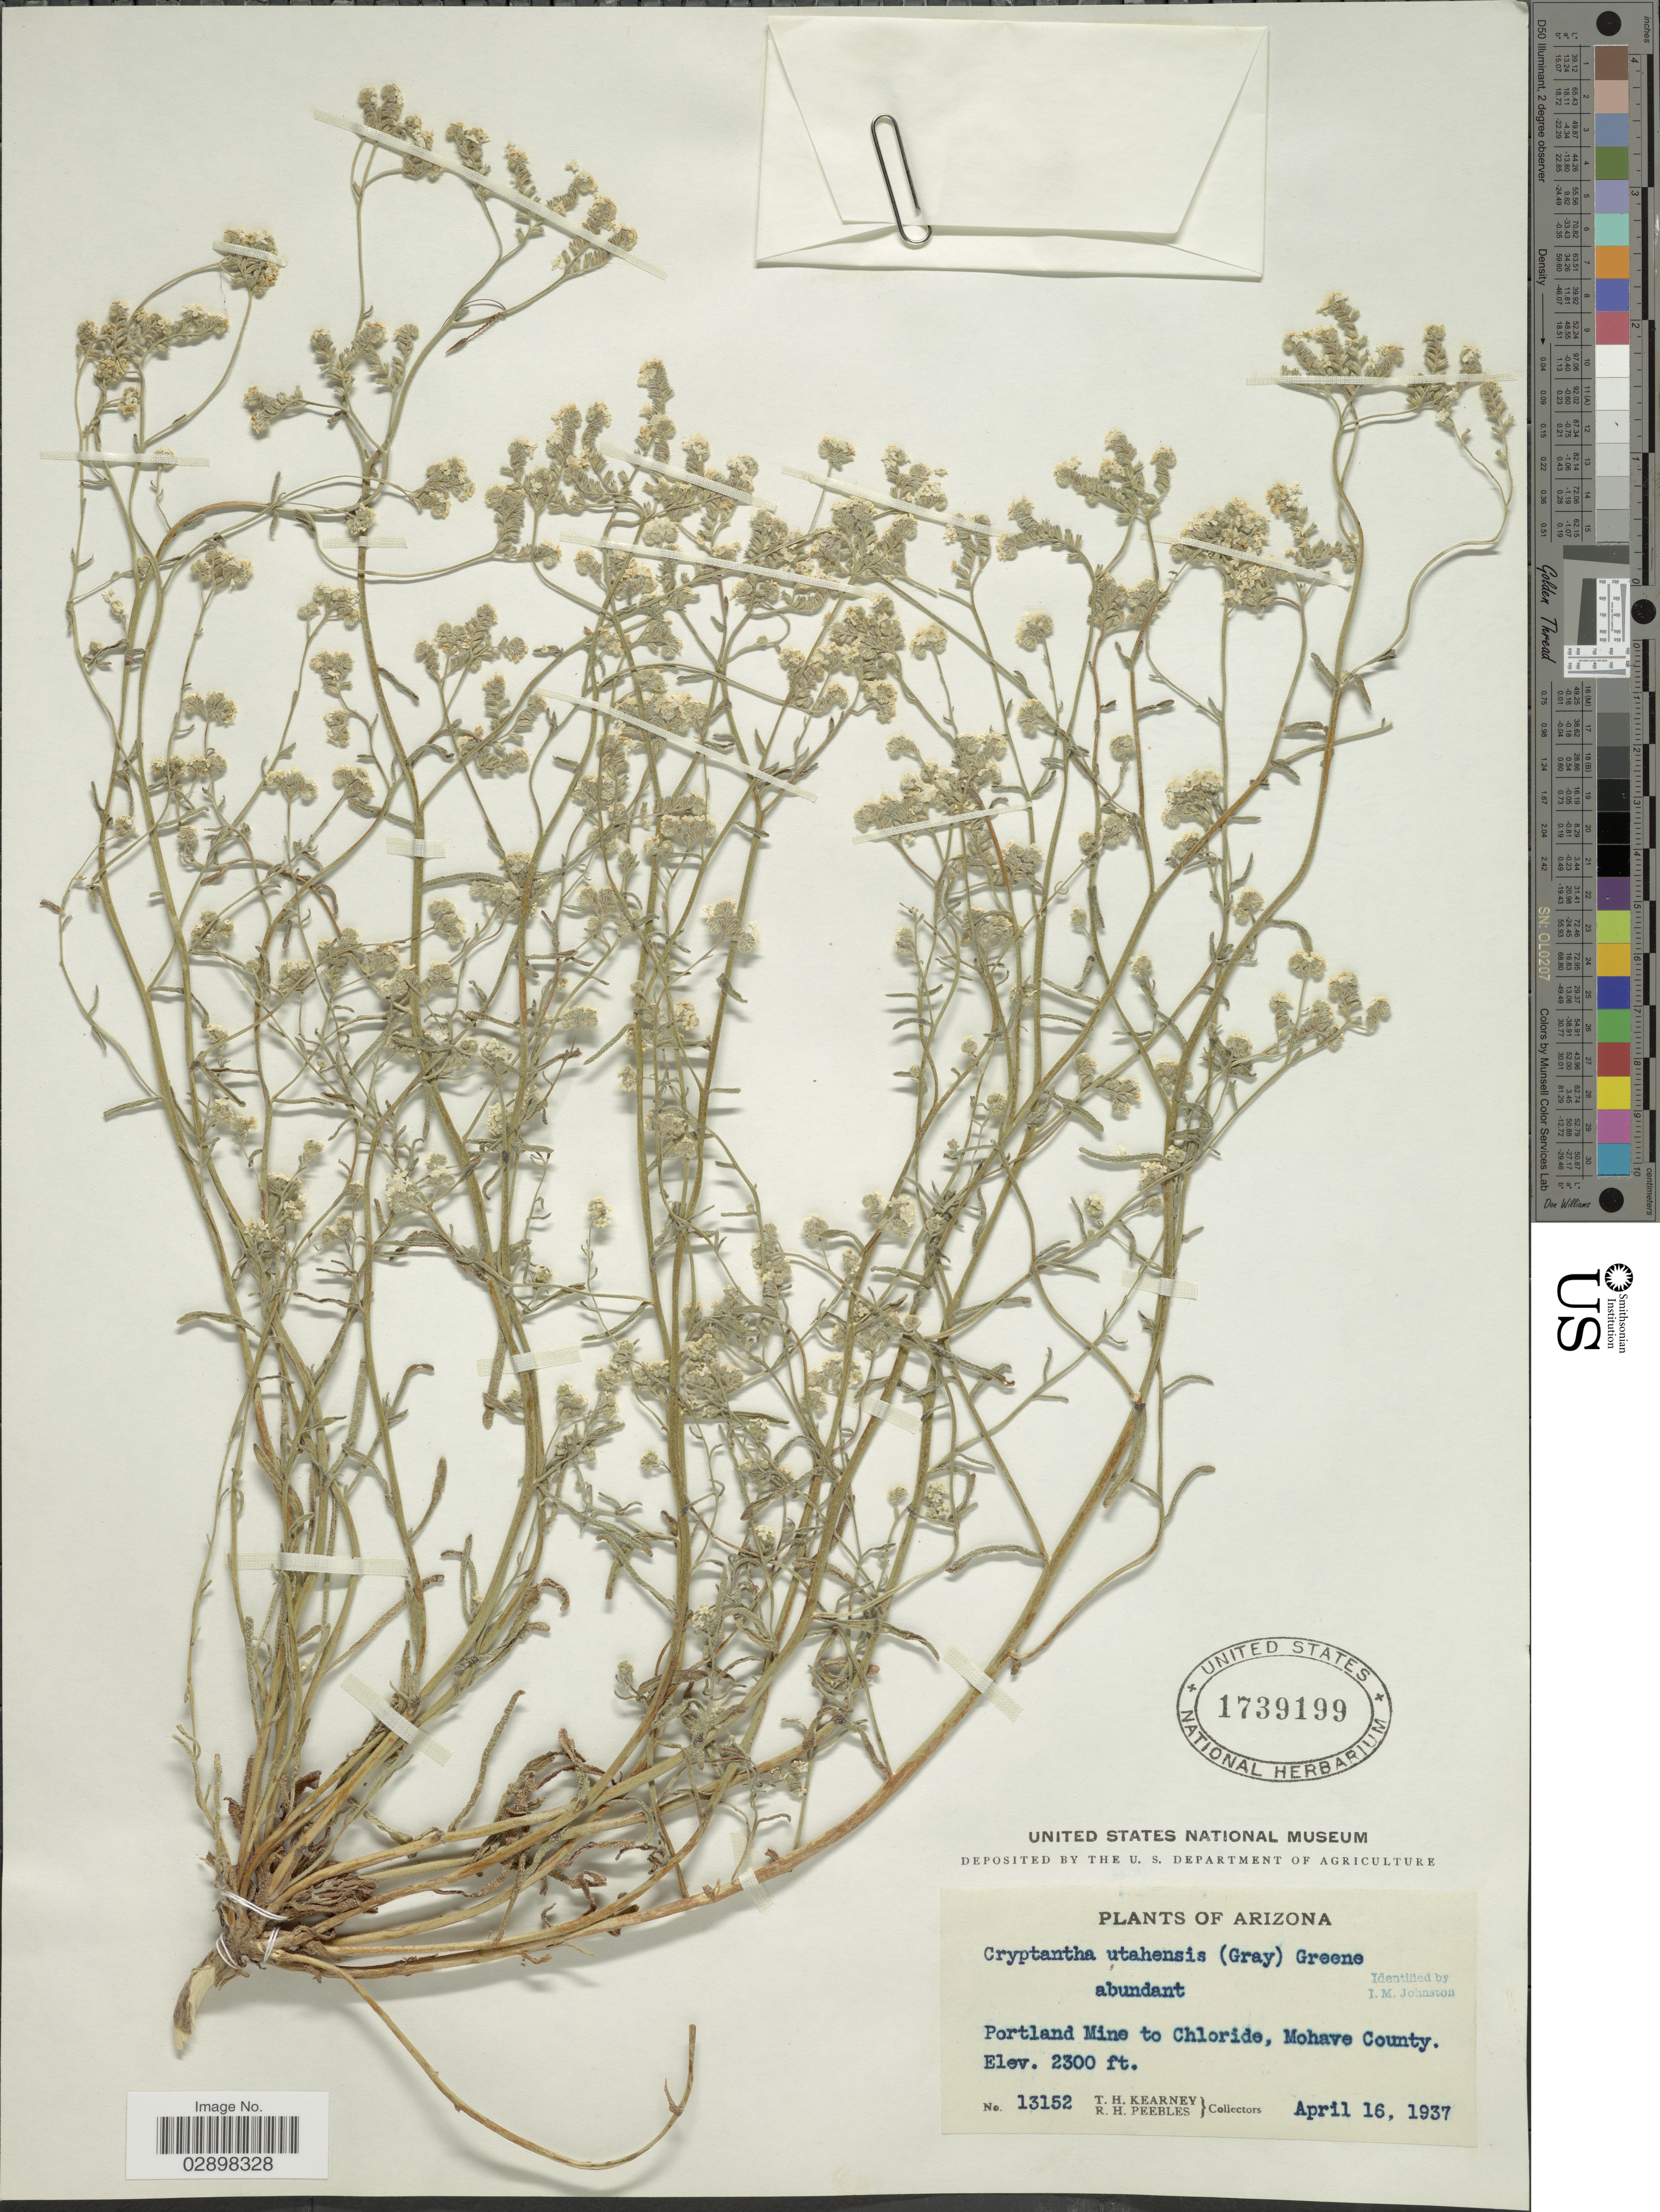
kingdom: Plantae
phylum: Tracheophyta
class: Magnoliopsida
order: Boraginales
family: Boraginaceae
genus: Cryptantha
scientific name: Cryptantha utahensis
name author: (A. Gray) Greene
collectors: T. H. Kearney & R. H. Peebles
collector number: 13152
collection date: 1937-04-16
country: United States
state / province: Arizona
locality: Portland Mine to Chloride, Mohave County.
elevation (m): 701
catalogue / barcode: US 1739199